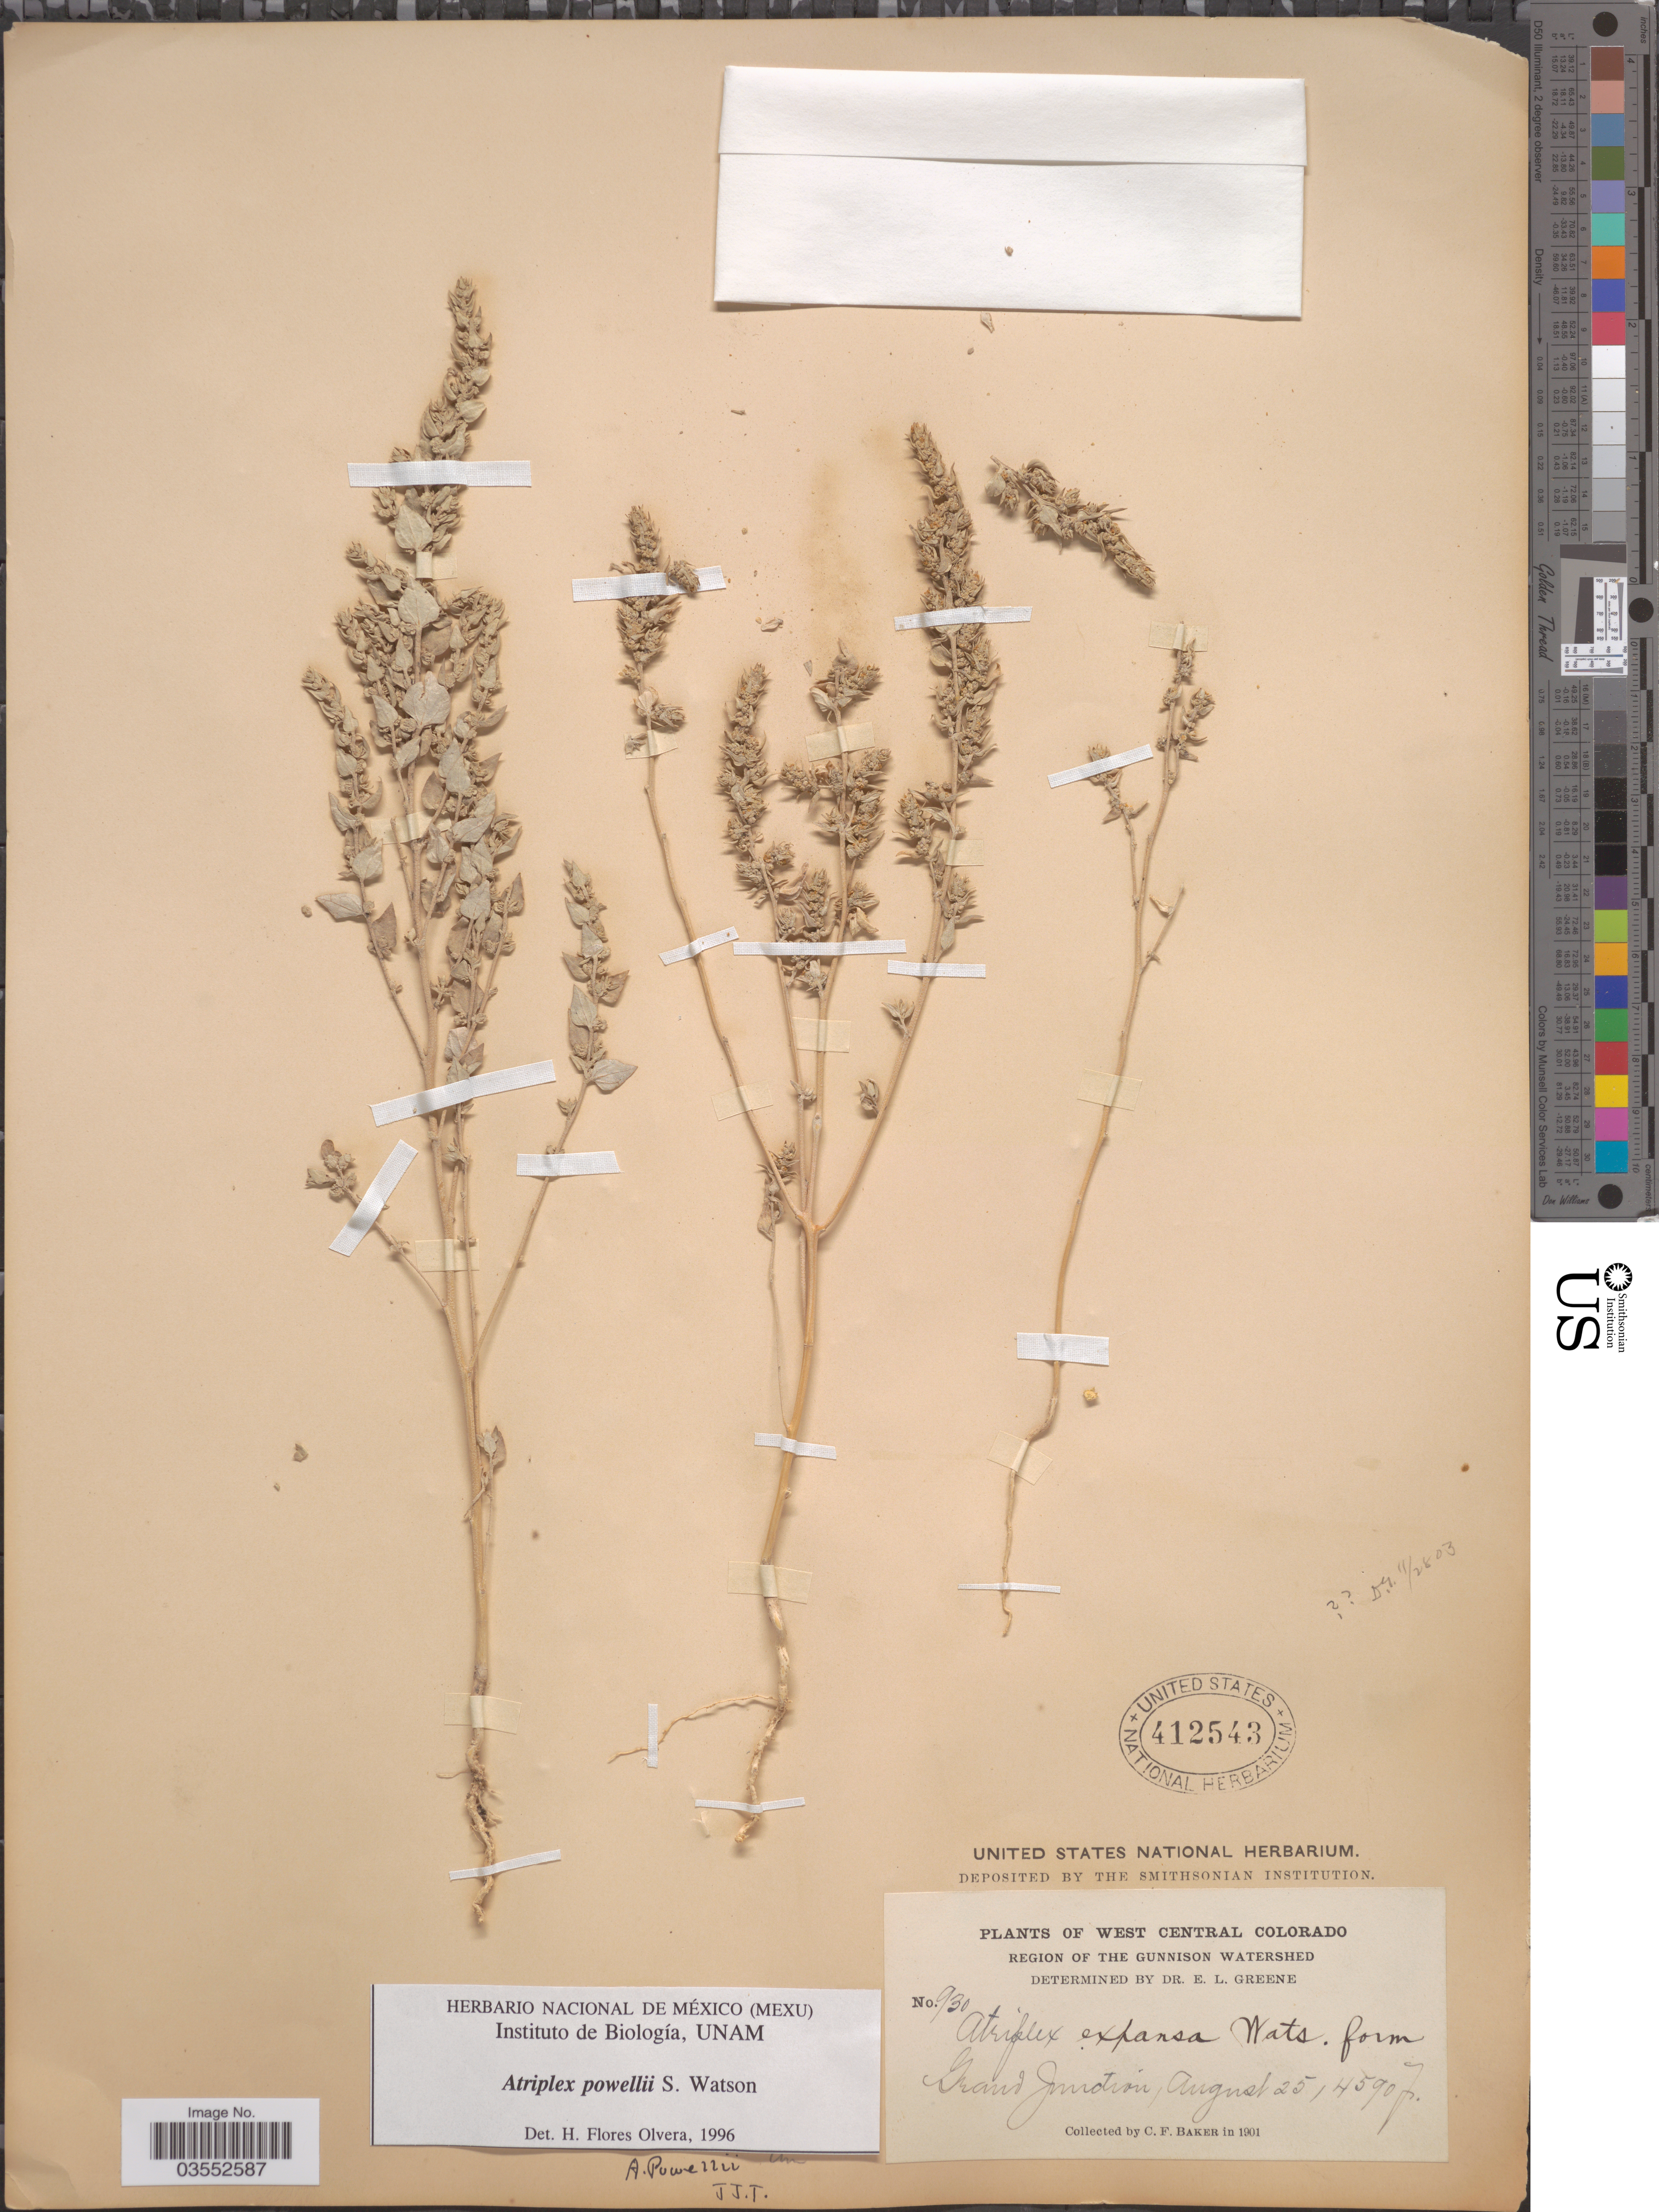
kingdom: Plantae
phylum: Tracheophyta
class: Magnoliopsida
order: Caryophyllales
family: Amaranthaceae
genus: Atriplex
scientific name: Atriplex powellii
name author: S. Watson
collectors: C. F. Baker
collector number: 930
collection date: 1901-08-25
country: United States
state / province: Colorado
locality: West Central Colorado. Region of the Gunnison Watershed. Grand Junction.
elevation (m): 1399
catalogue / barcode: US 412543